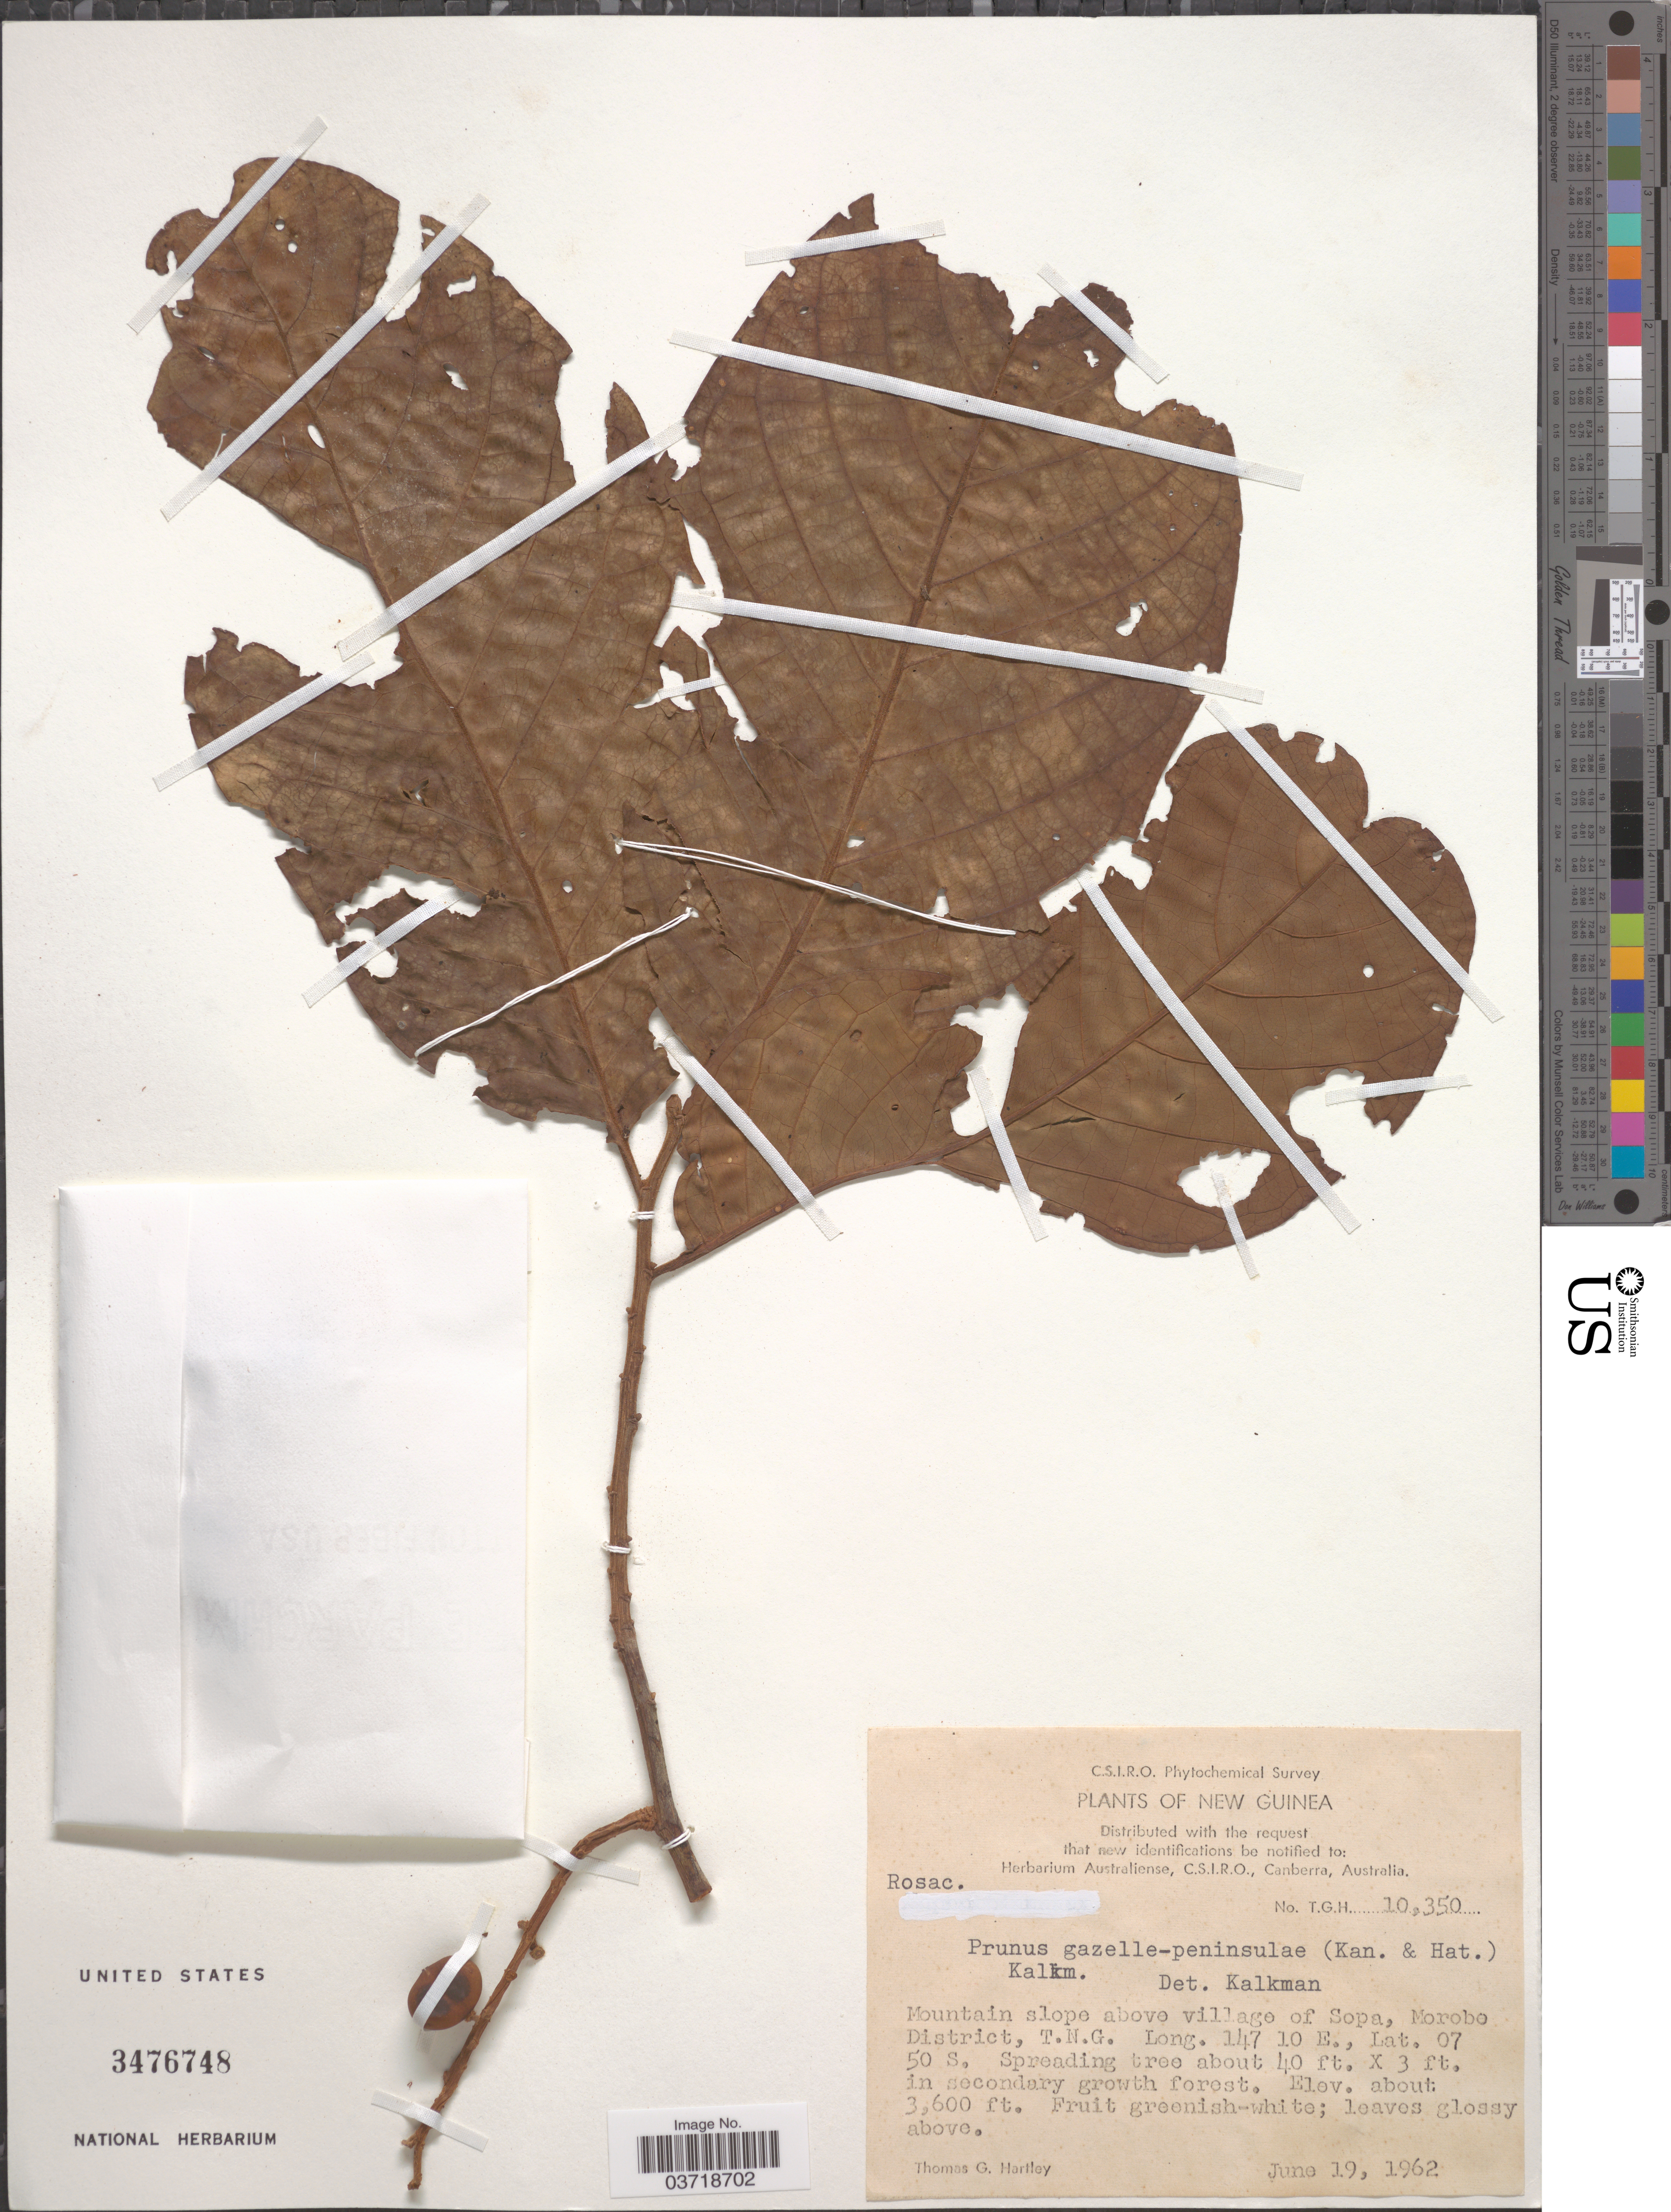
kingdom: Plantae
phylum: Tracheophyta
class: Magnoliopsida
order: Rosales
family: Rosaceae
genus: Prunus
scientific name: Prunus gazelle-peninsulae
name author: (Kaneh. & Hatus.) Kalkman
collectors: T. G. Hartley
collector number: TGH 10350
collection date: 1962-06-19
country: Papua New Guinea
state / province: Morobe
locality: New Guinea. Mountain slope above village of Sopa, Morobe District, T.N.G.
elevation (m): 1097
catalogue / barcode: US 3476748